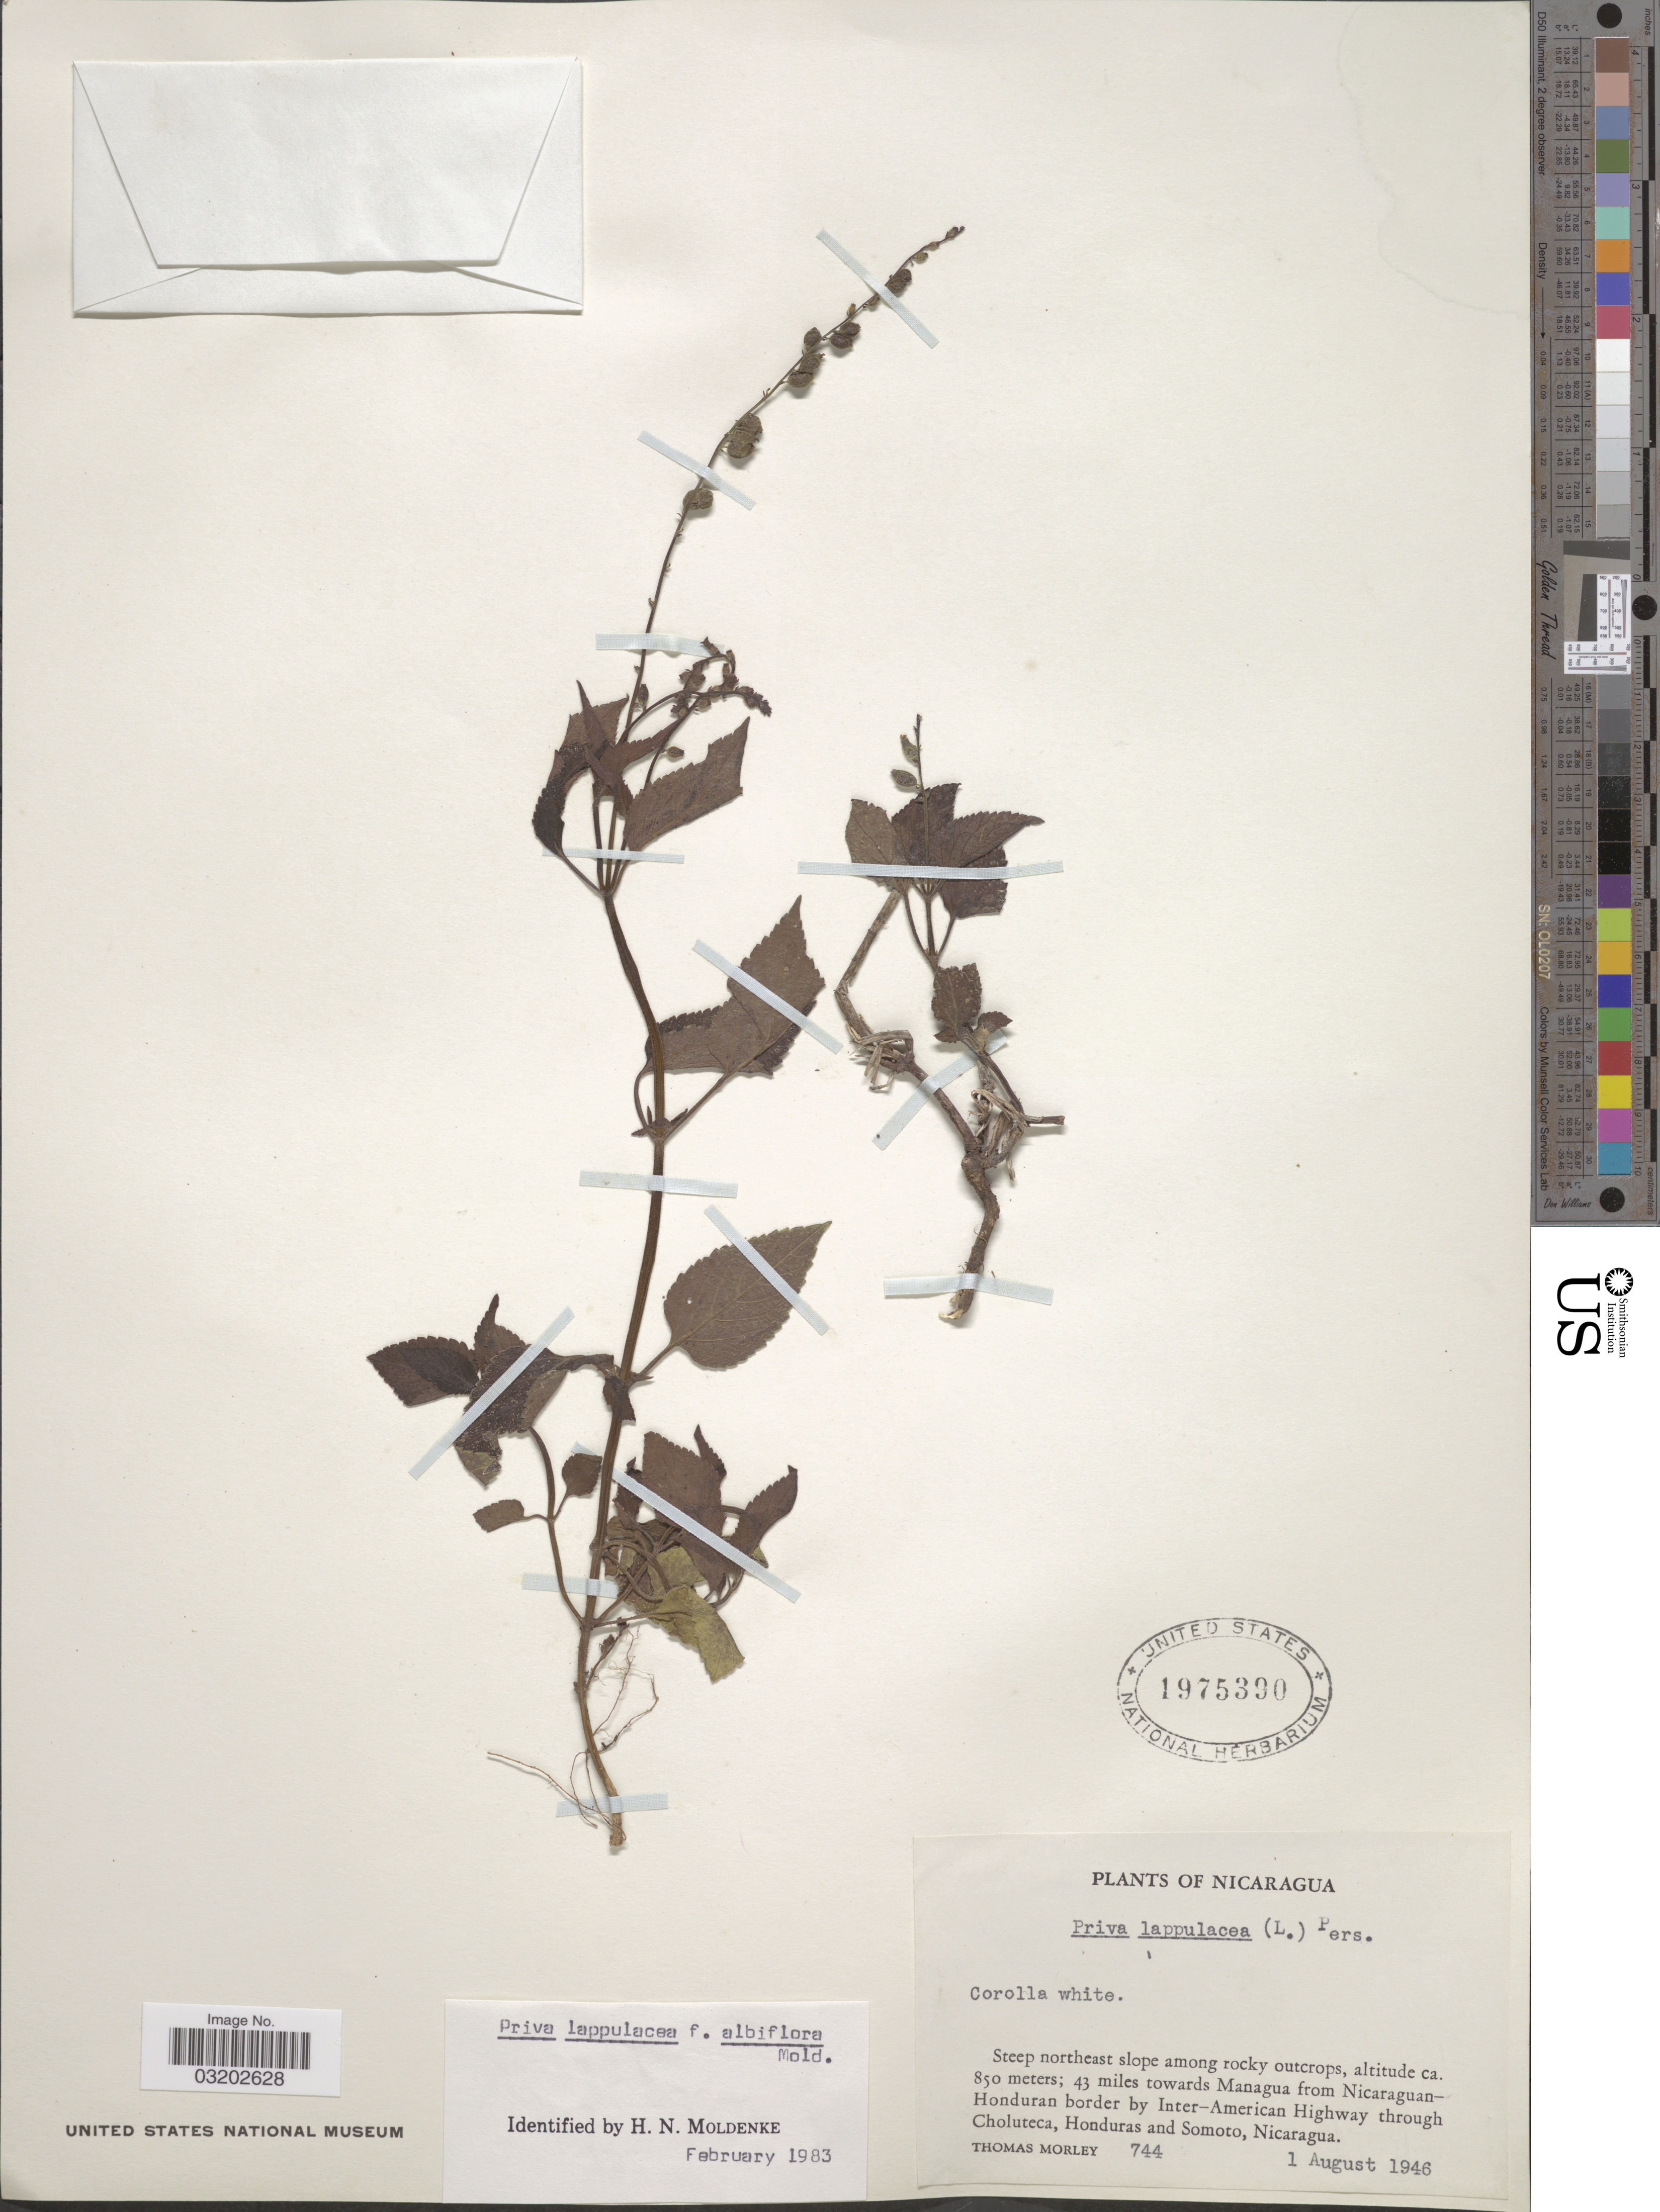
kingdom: Plantae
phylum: Tracheophyta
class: Magnoliopsida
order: Lamiales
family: Verbenaceae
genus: Priva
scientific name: Priva lappulacea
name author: (L.) Pers.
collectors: T. Morley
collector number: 744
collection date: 1946-08-01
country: Nicaragua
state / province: Managua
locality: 43 miles towards Managua from Nicaraguan-Honduran border by Inter-American Highway through Choluteca, Honduras and Somoto.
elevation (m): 850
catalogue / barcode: US 1975390